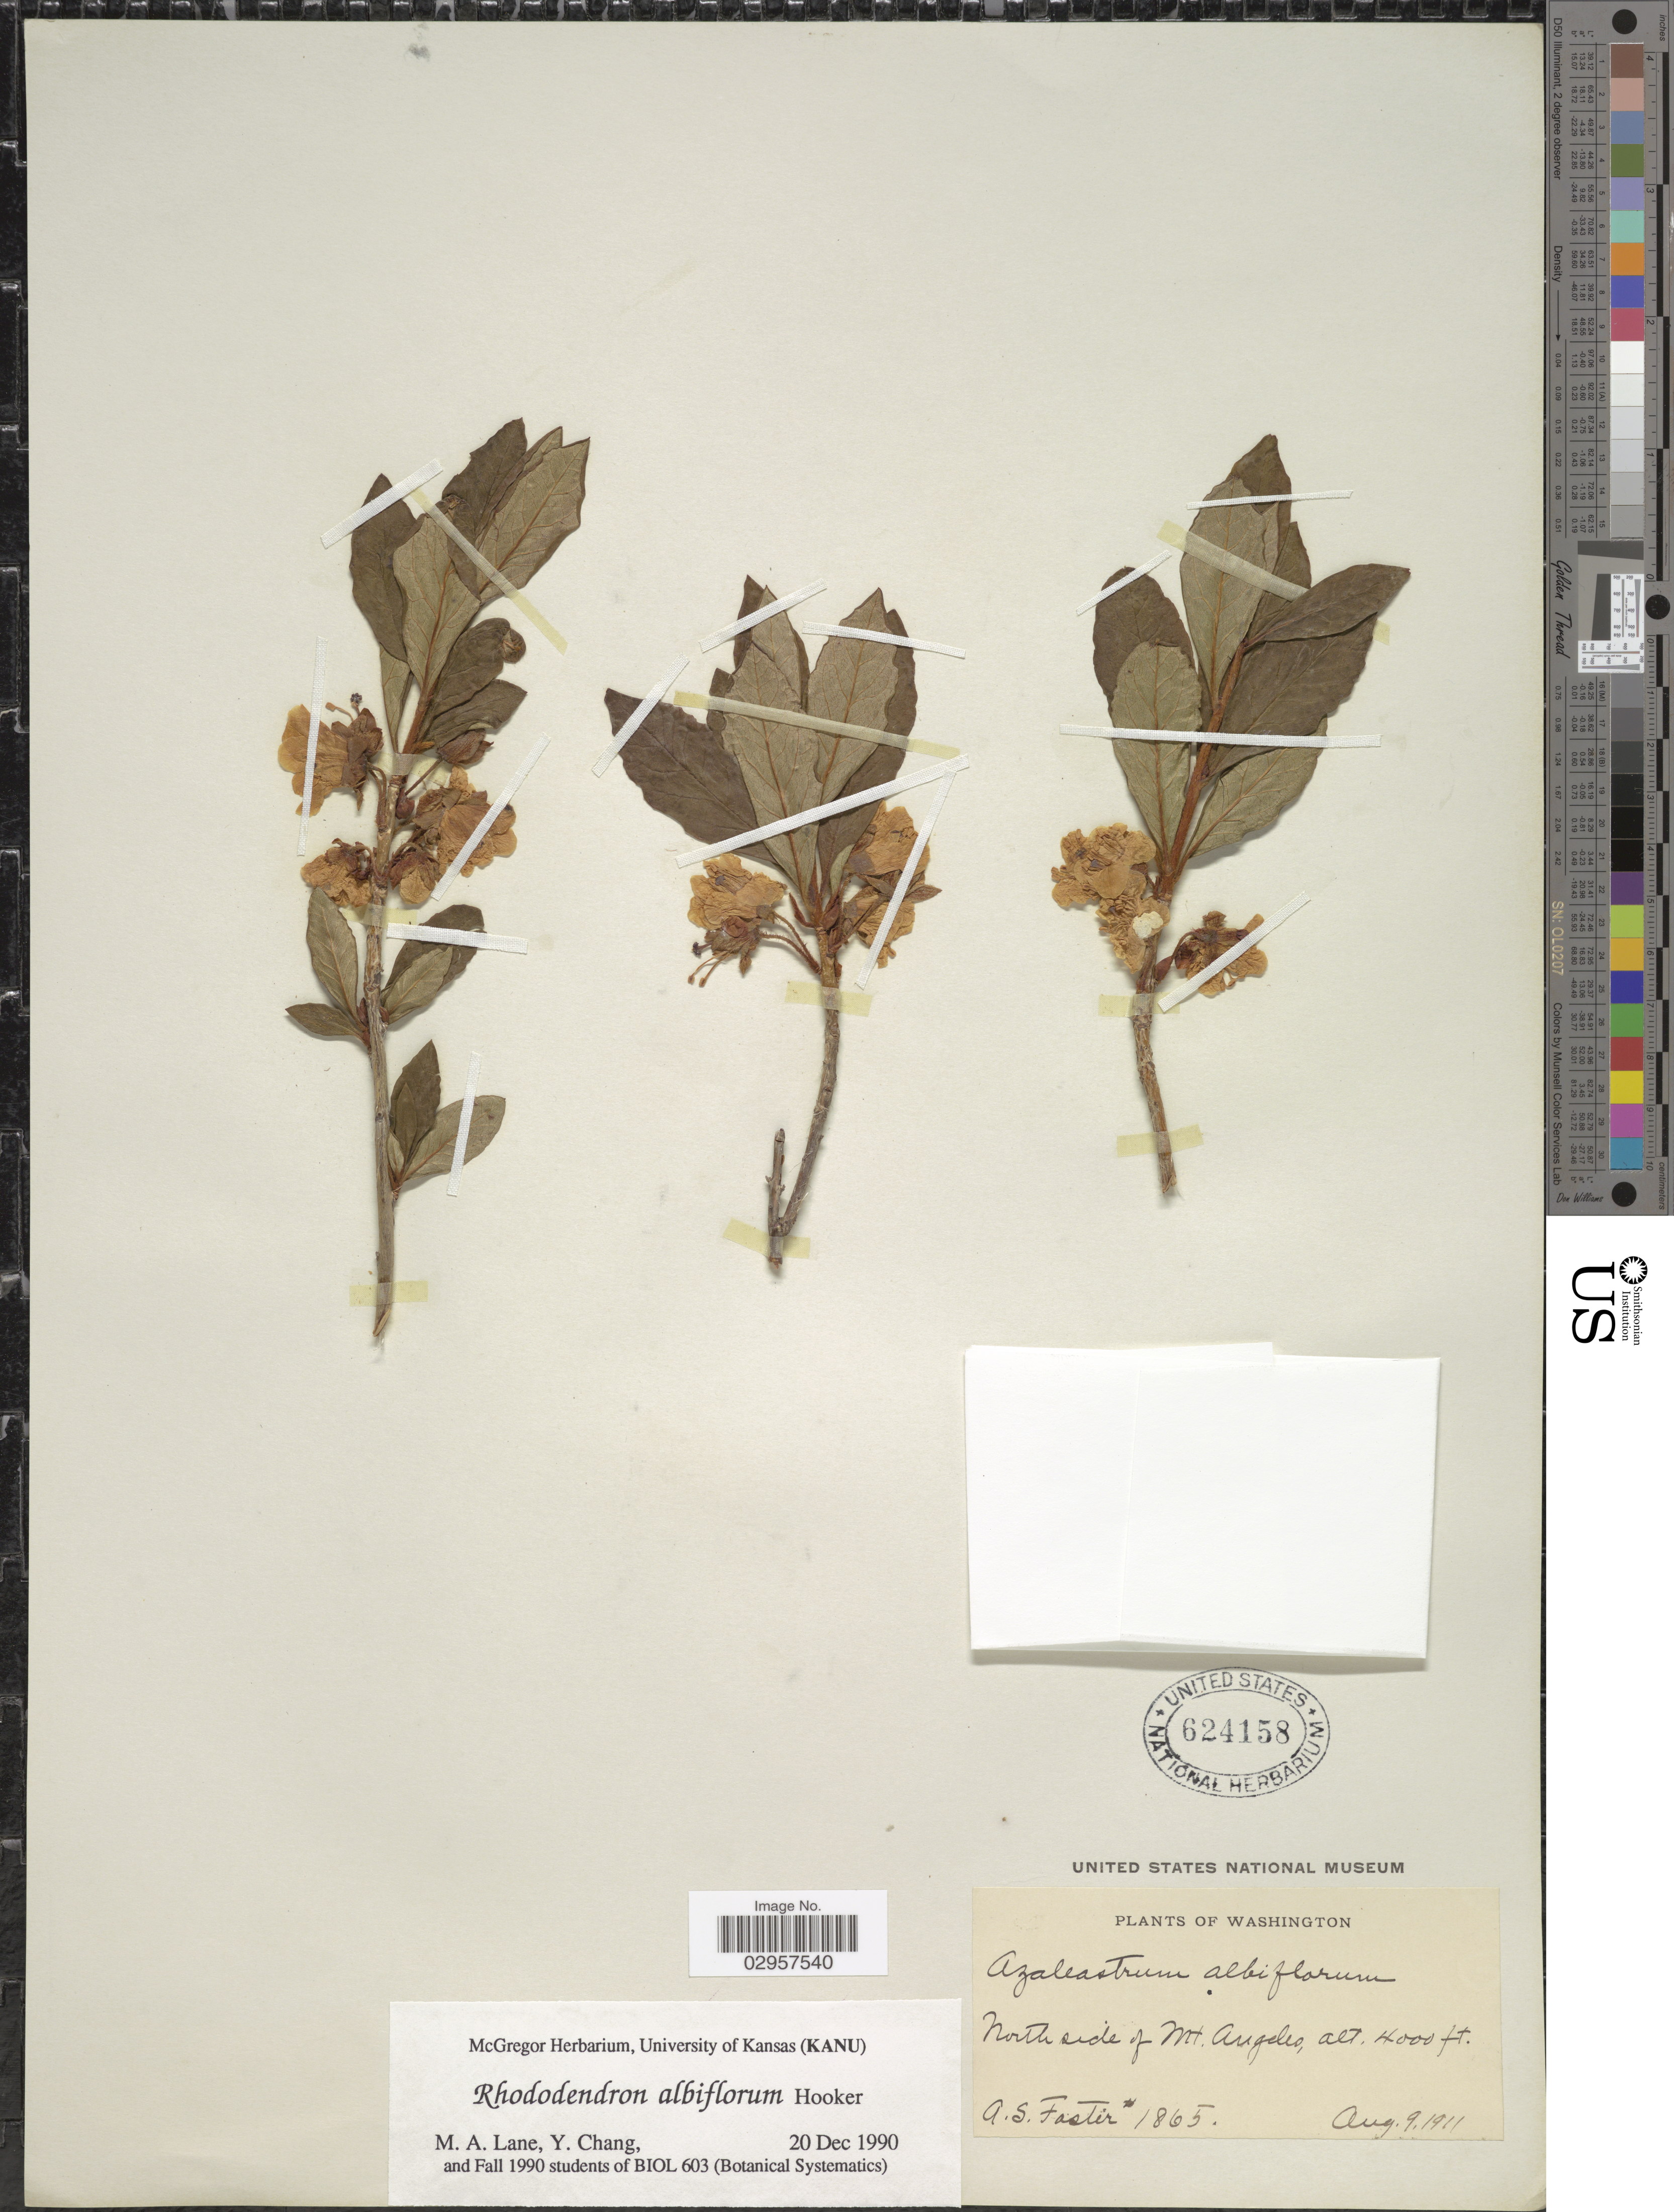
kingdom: Plantae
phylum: Tracheophyta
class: Magnoliopsida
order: Ericales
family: Ericaceae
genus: Rhododendron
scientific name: Rhododendron albiflorum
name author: Hook.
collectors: A. Faster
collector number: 1865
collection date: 1911-08-09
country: United States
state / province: Washington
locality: North side of Mt. Angeles.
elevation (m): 1219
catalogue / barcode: US 624158